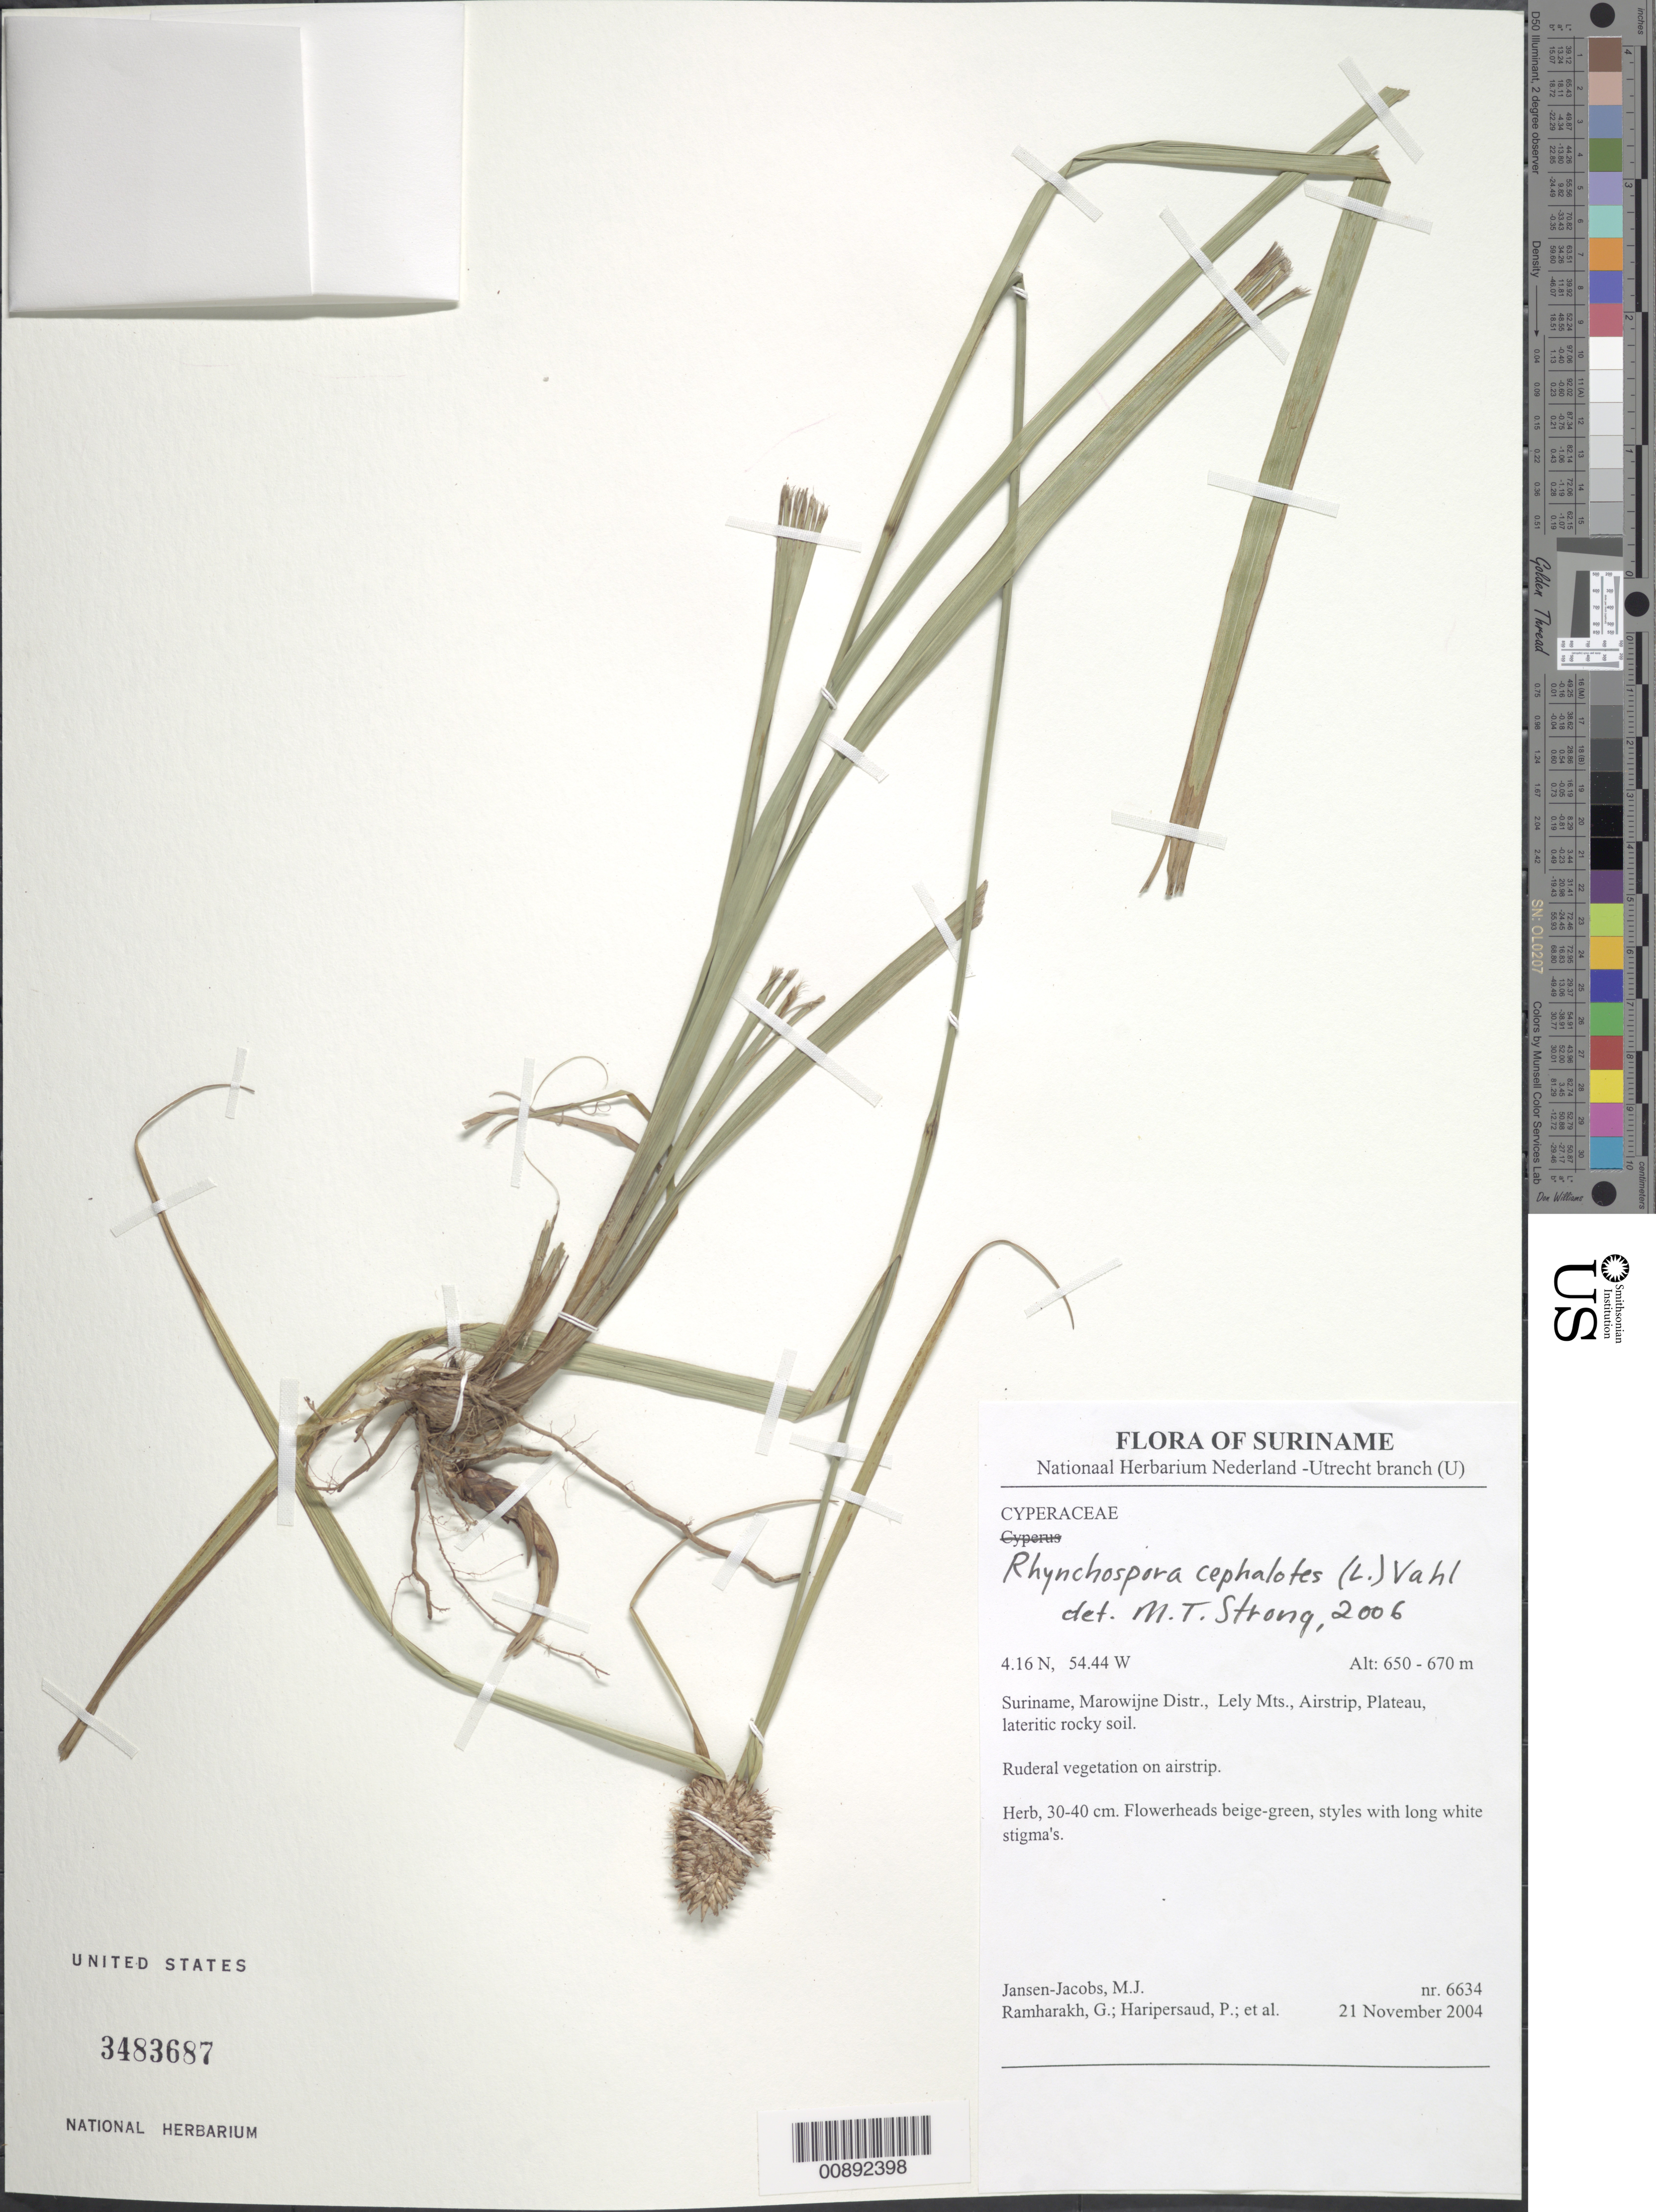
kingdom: Plantae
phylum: Tracheophyta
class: Liliopsida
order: Poales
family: Cyperaceae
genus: Rhynchospora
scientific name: Rhynchospora cephalotes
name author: (L.) Vahl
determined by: Strong, M. T., (US), Smithsonian Institution - National Museum of Natural History (UNITED STATES)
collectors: M. J. Jansen-Jacobs et al.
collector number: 6634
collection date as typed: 21-Nov-04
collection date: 2004-11-21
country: Suriname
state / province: Marowijne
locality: Lely Mts, Airstrip, Plateau; on airstrip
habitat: Ruderal vegetation; lateritic rocky soil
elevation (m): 650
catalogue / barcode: US 3483687